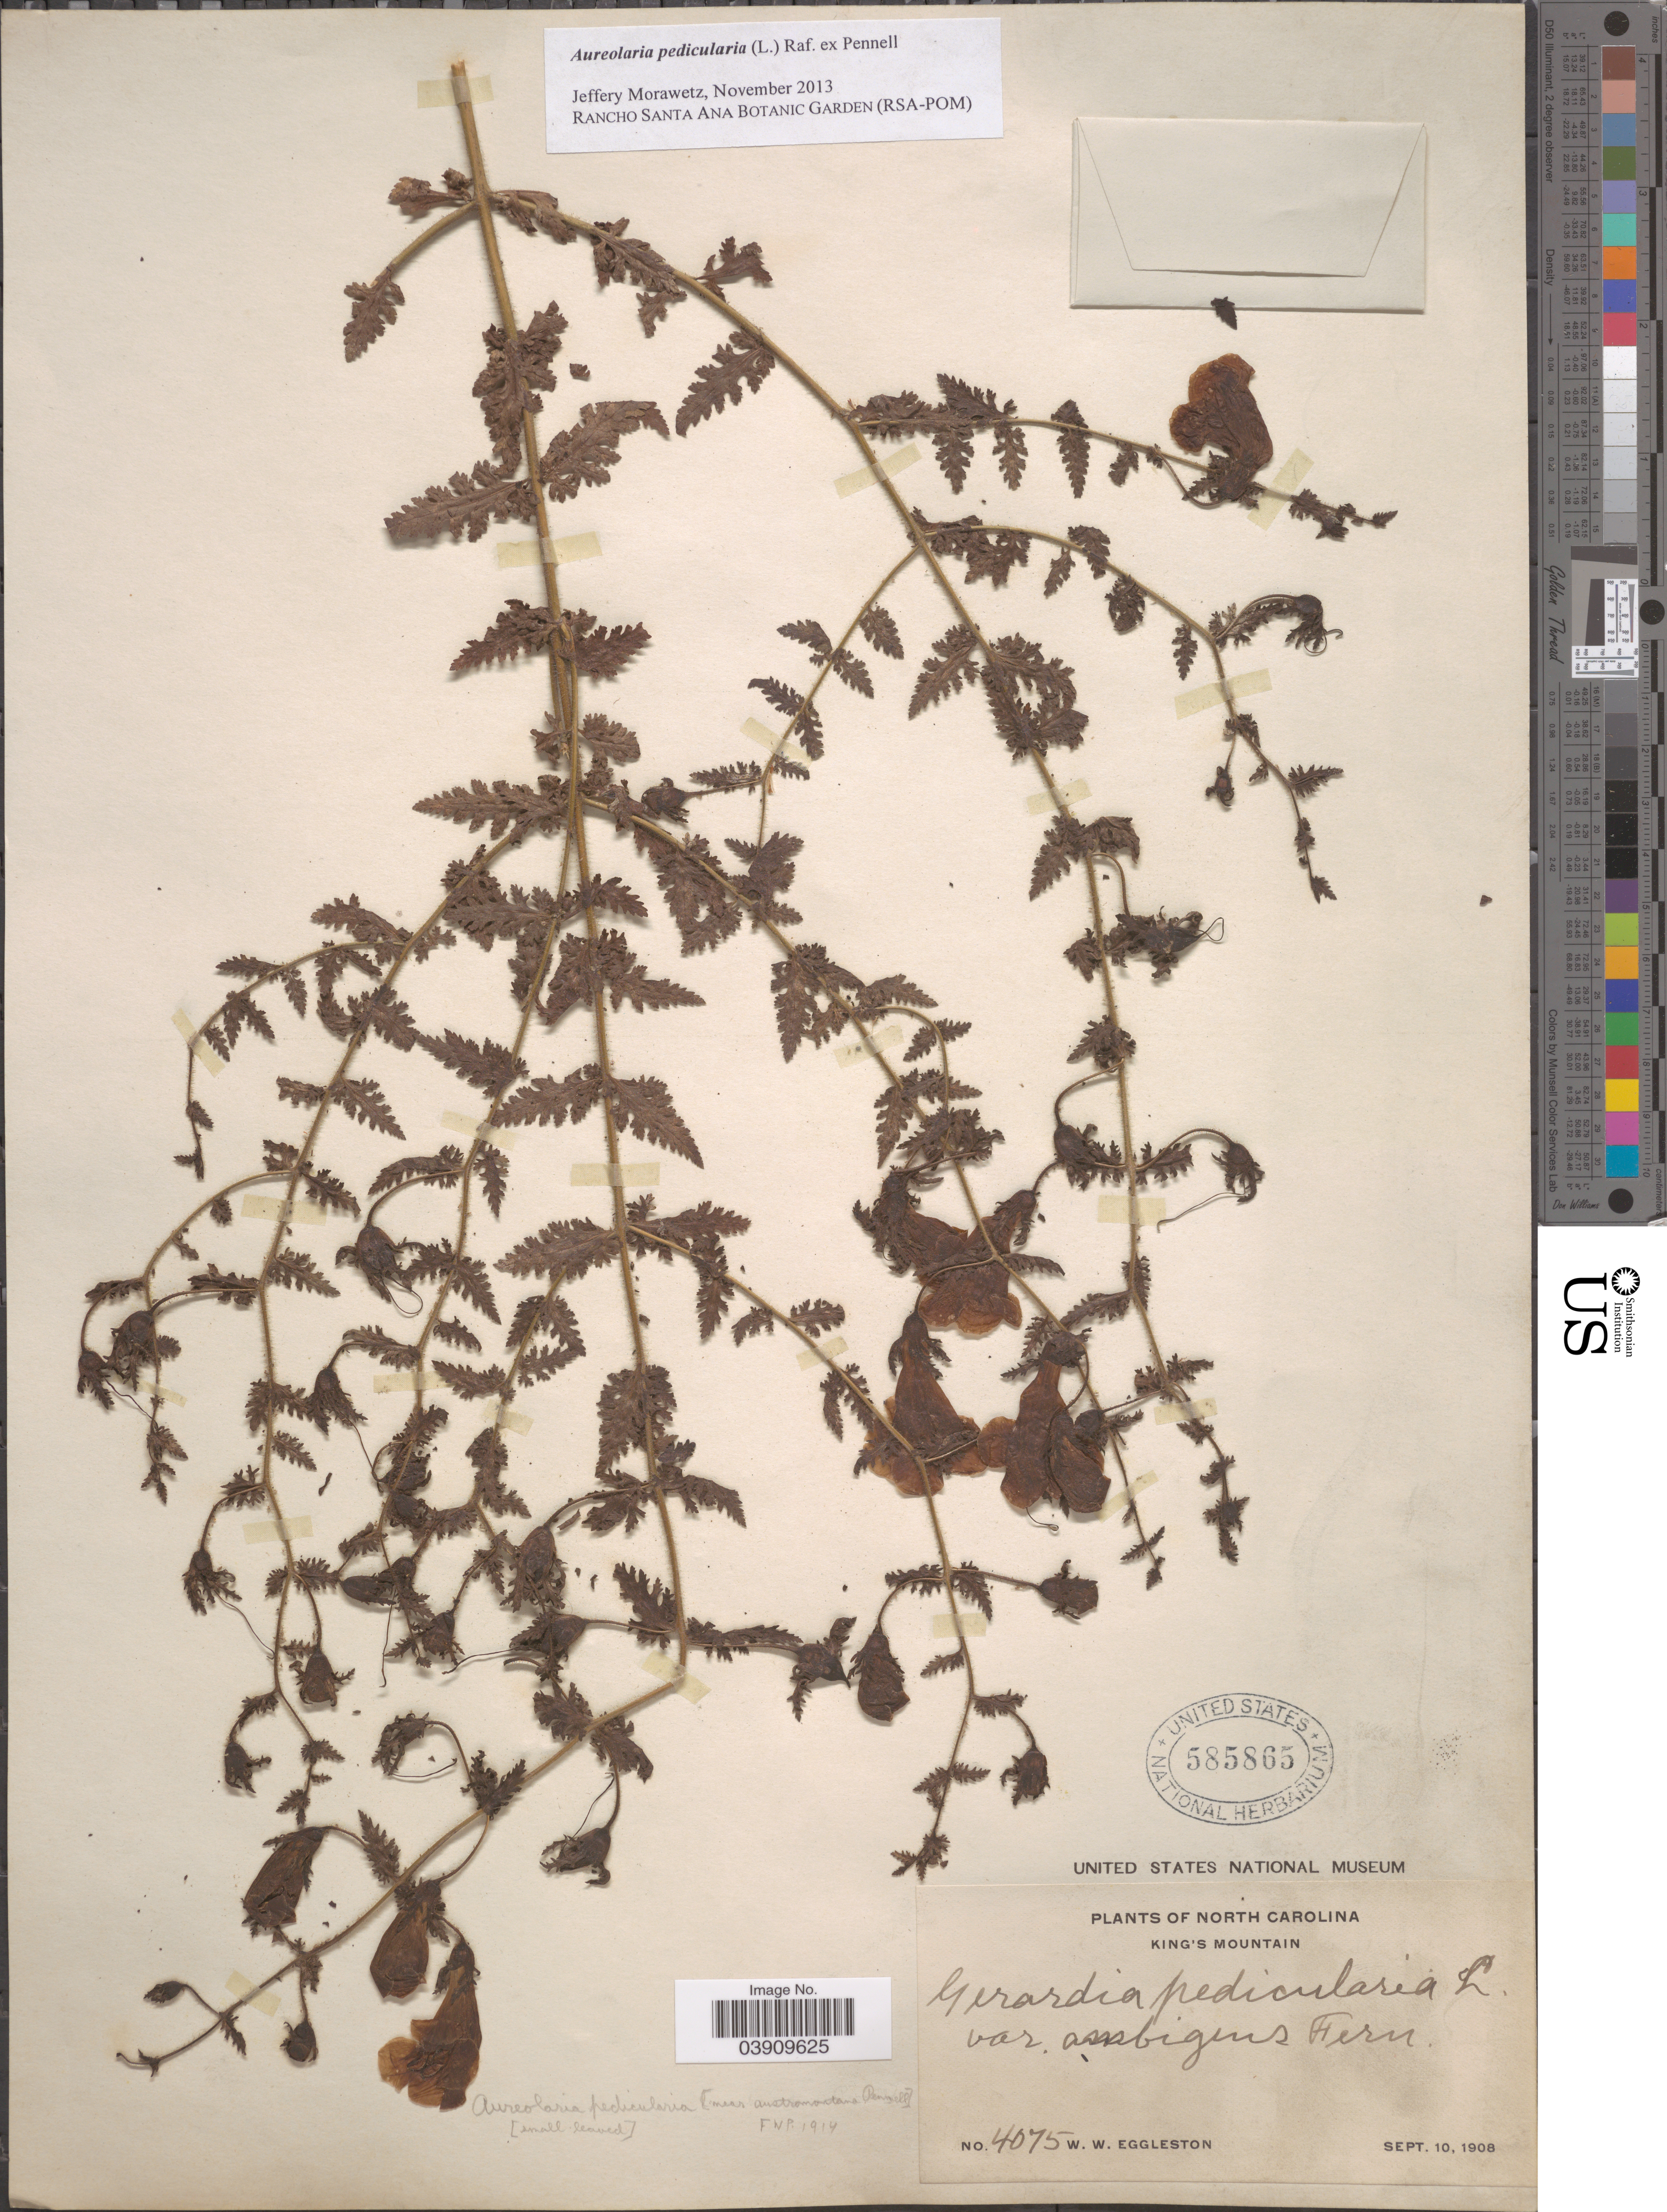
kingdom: Plantae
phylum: Tracheophyta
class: Magnoliopsida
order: Lamiales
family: Orobanchaceae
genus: Aureolaria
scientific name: Aureolaria pedicularia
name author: (L.) Raf. ex Farw.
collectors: W. W. Eggleston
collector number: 4075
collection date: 1908-09-10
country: United States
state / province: North Carolina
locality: King's Mountain.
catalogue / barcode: US 585865